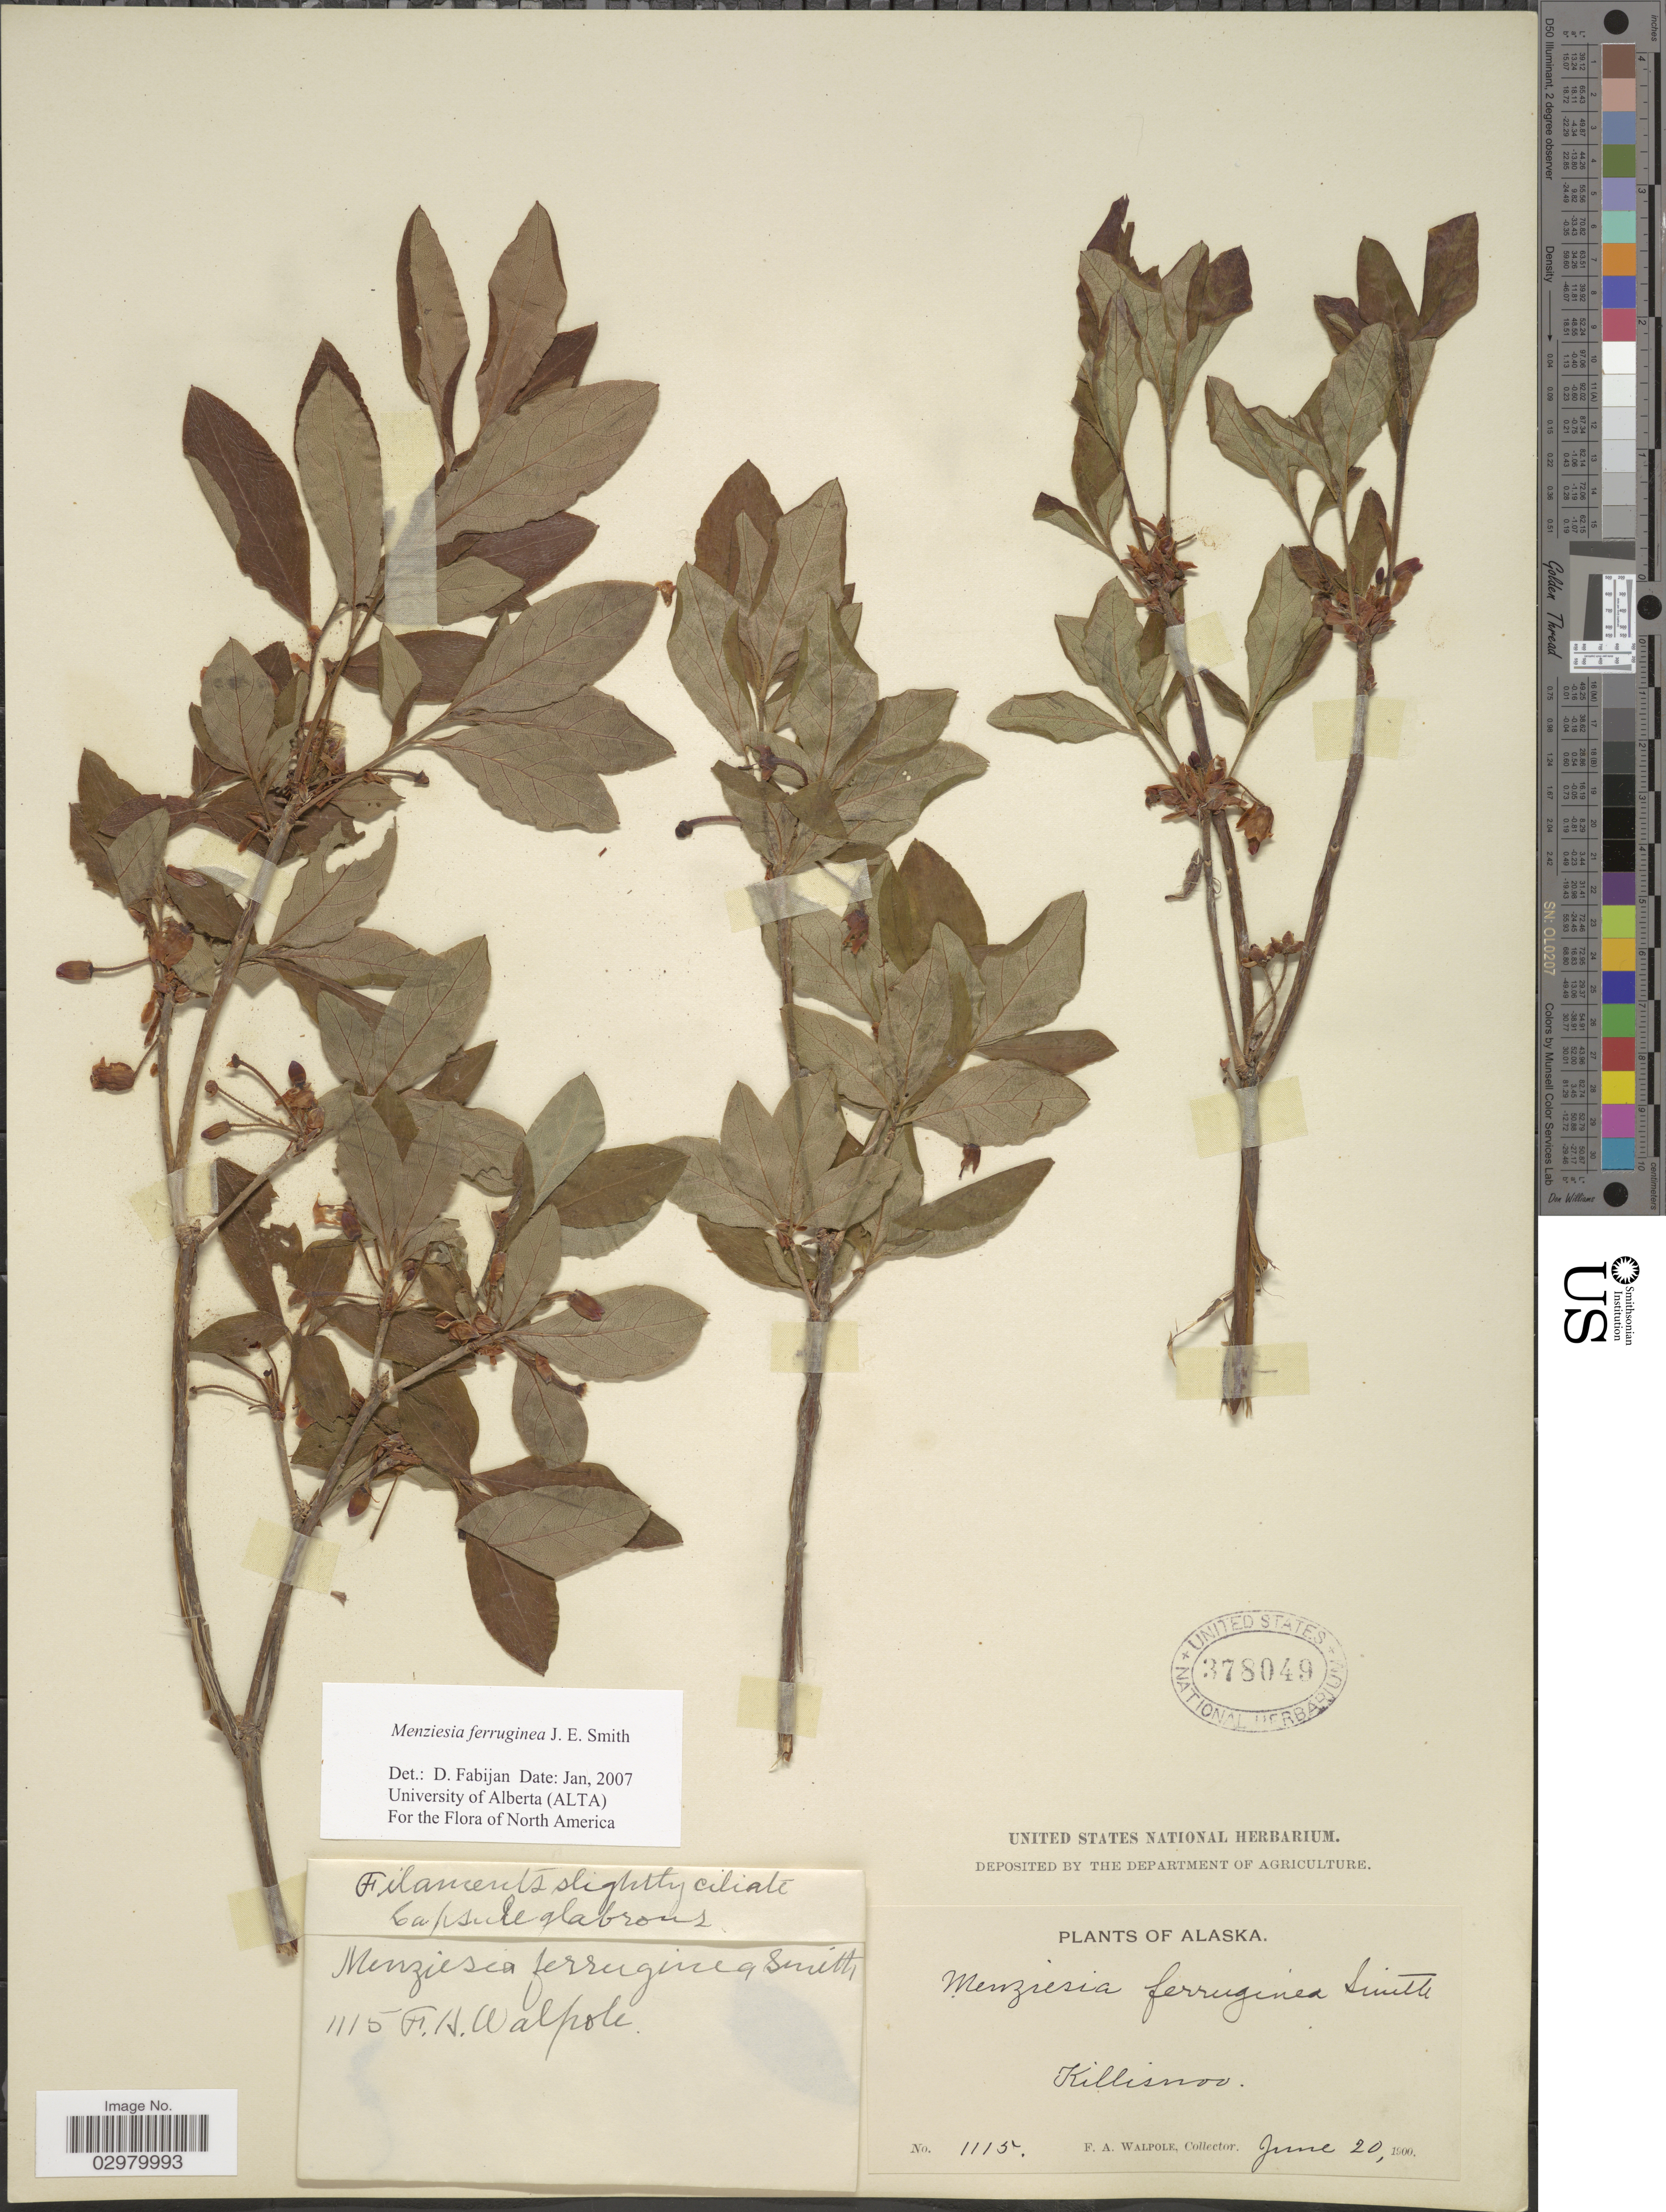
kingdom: Plantae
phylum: Tracheophyta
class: Magnoliopsida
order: Ericales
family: Ericaceae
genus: Menziesia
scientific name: Menziesia ferruginea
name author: Sm.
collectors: F. Walpole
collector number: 1115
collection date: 1900-06-20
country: United States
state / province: Alaska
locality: Killisnoo.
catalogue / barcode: US 378049